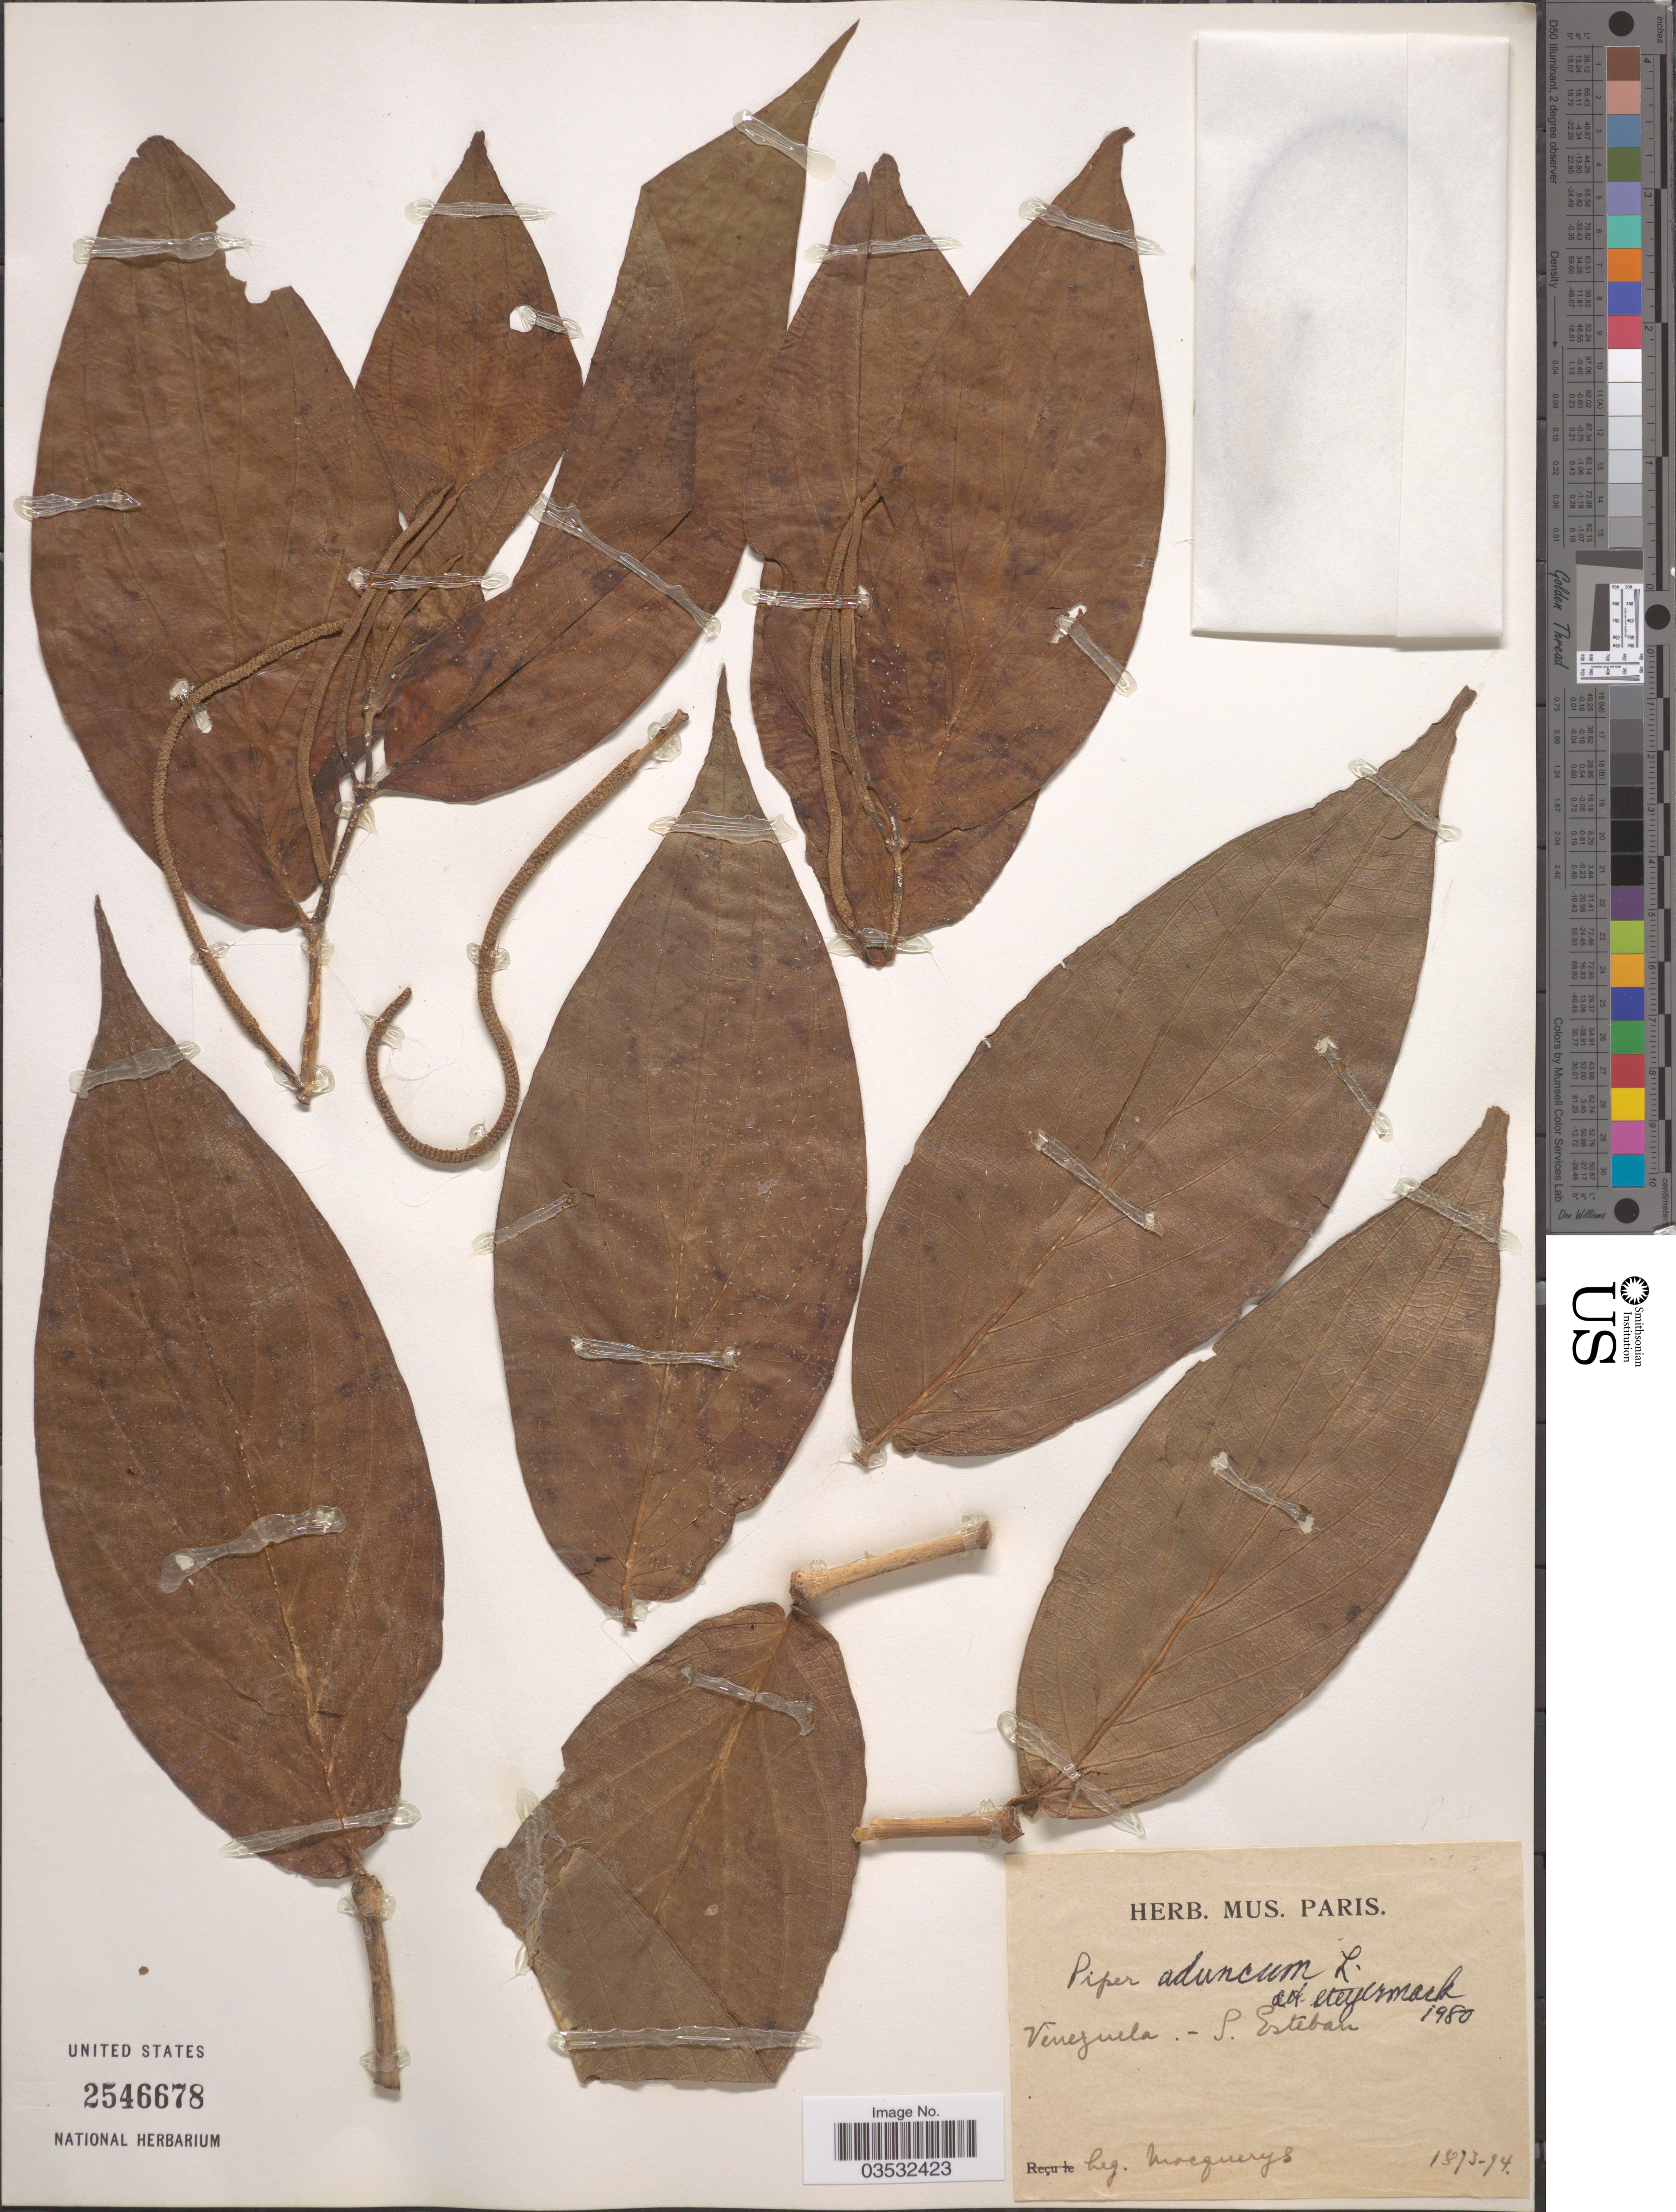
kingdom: Plantae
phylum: Tracheophyta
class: Magnoliopsida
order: Piperales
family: Piperaceae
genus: Piper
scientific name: Piper aduncum var. aduncum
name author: L.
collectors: A. Mocquerys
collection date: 1893/1894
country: Venezuela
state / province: Carabobo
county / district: Puerto Cabello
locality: San Esteban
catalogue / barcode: US 2546678